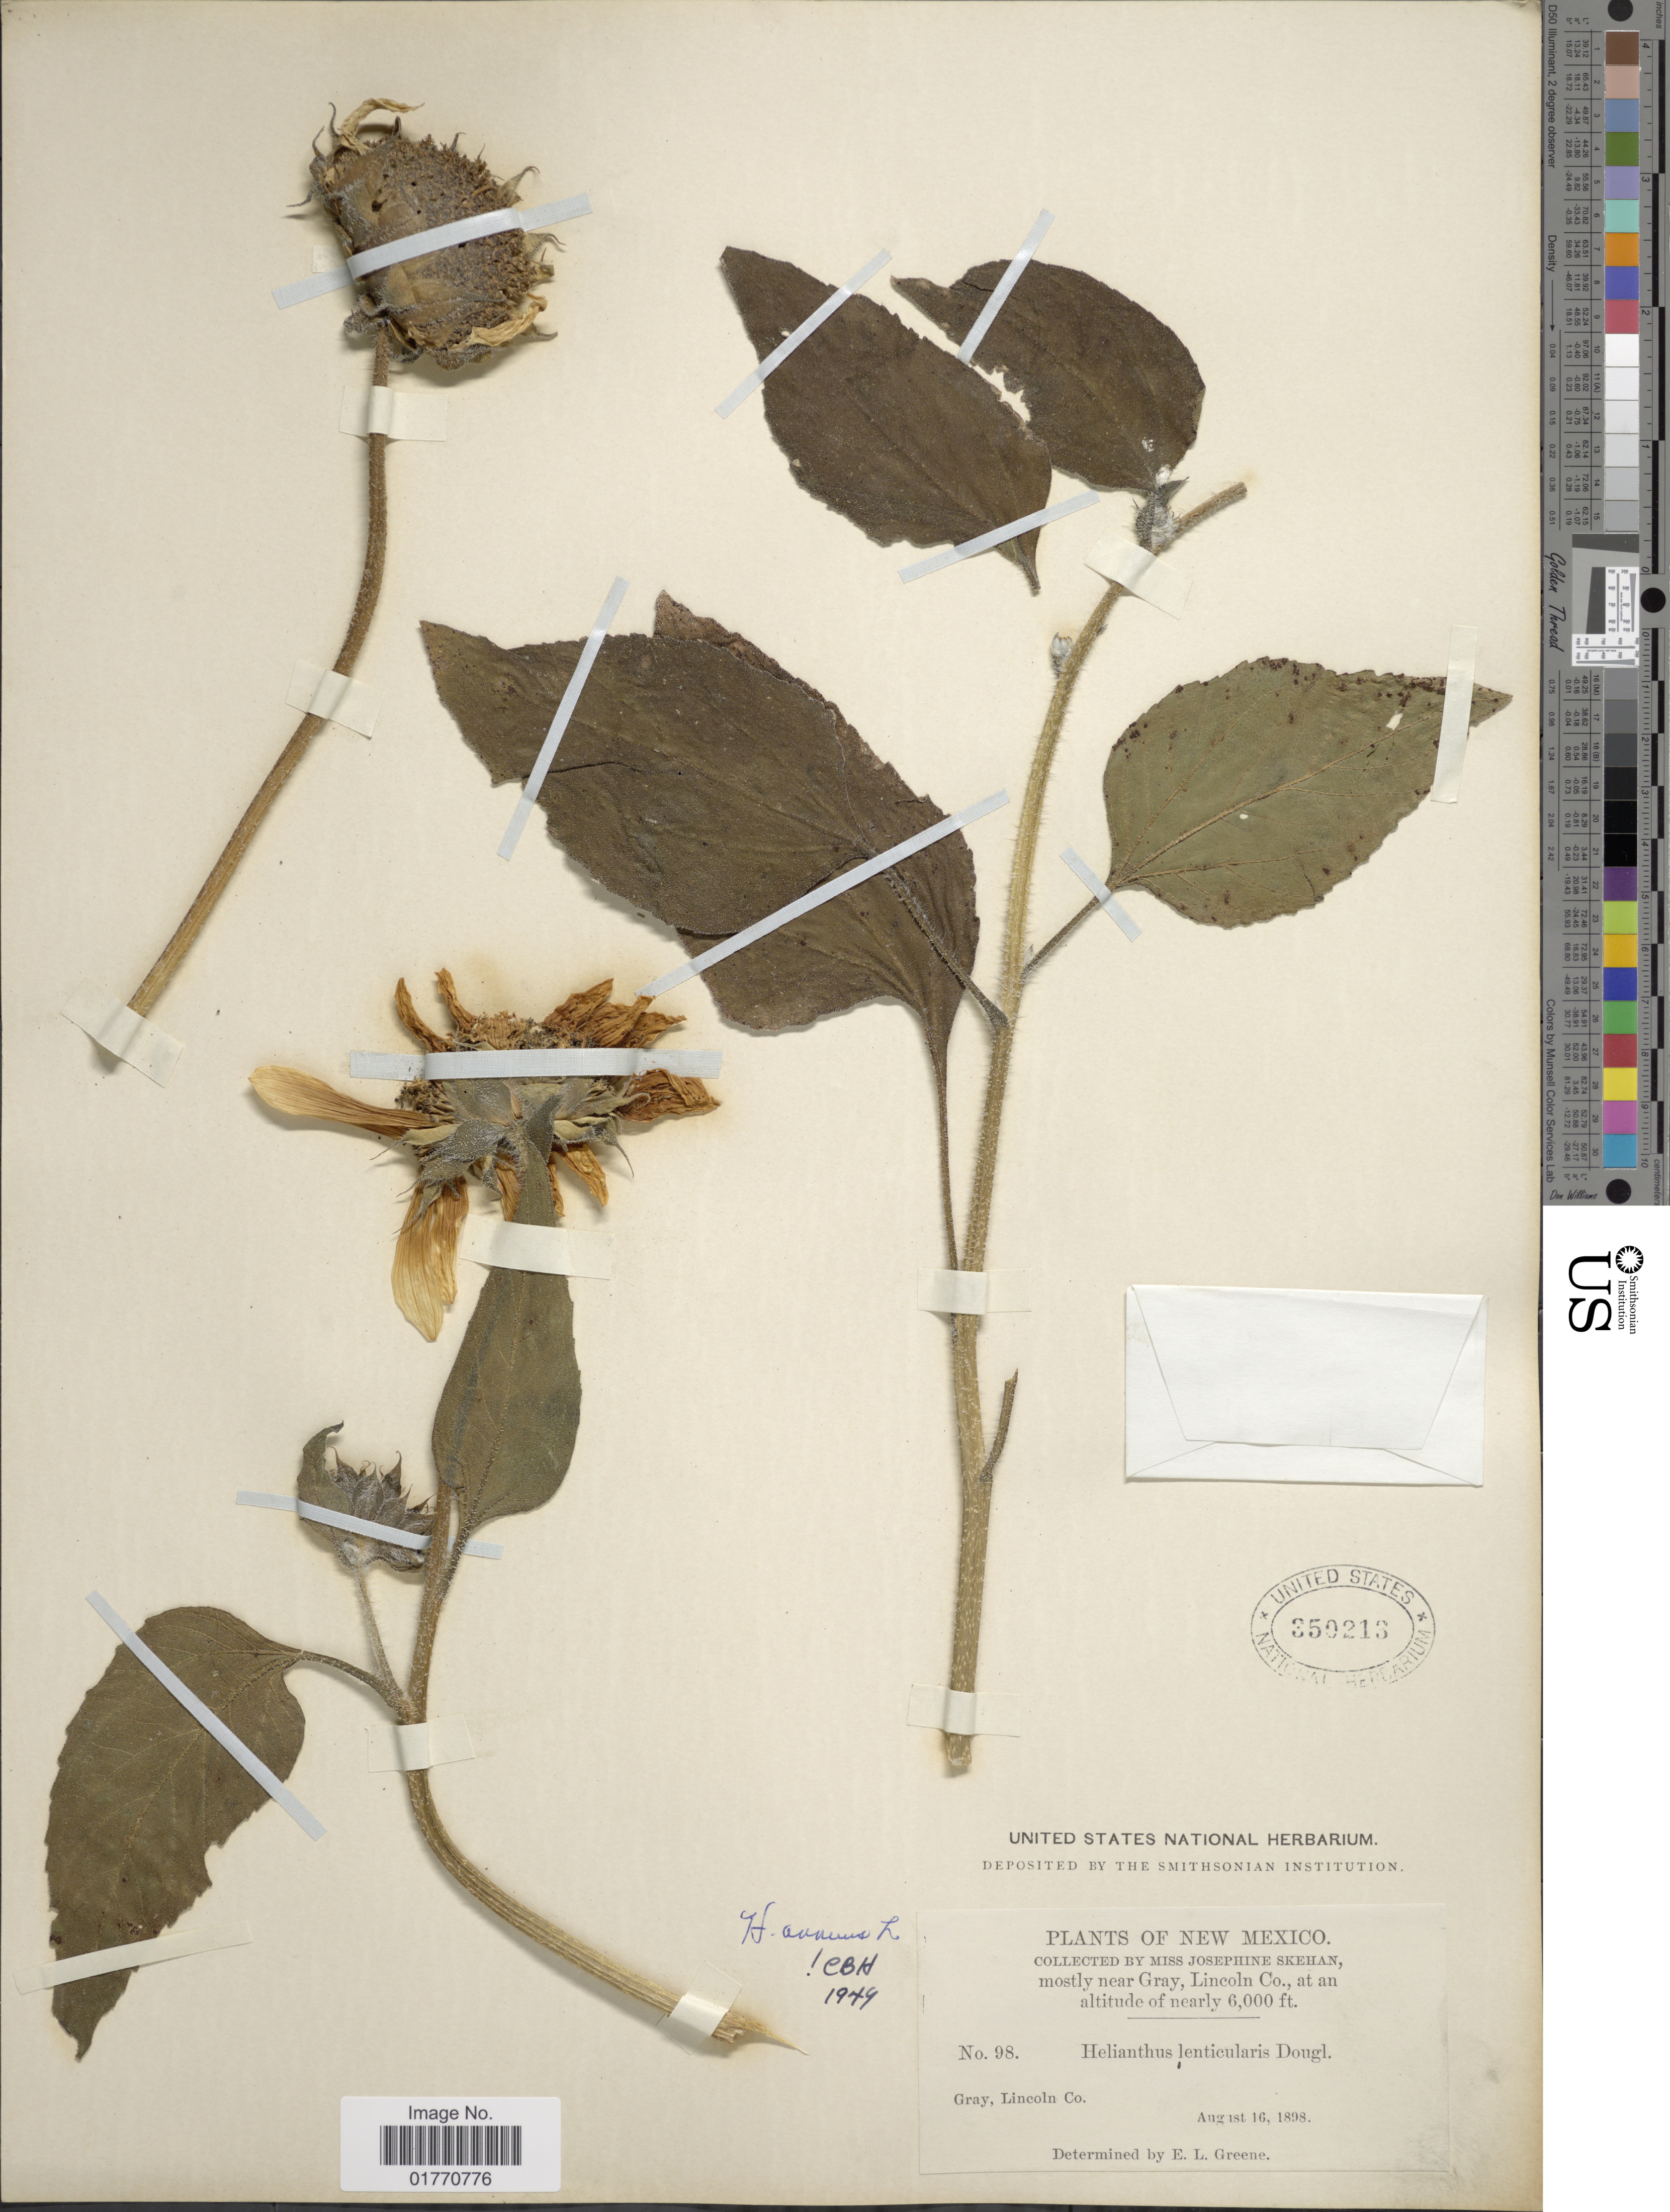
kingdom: Plantae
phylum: Tracheophyta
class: Magnoliopsida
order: Asterales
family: Asteraceae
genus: Helianthus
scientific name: Helianthus lenticularis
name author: Douglas ex Lindl.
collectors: J. Skehan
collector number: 98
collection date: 1898-08-16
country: United States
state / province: New Mexico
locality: Mostly near Gray, Lincoln Co.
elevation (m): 1829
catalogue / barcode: US 350213